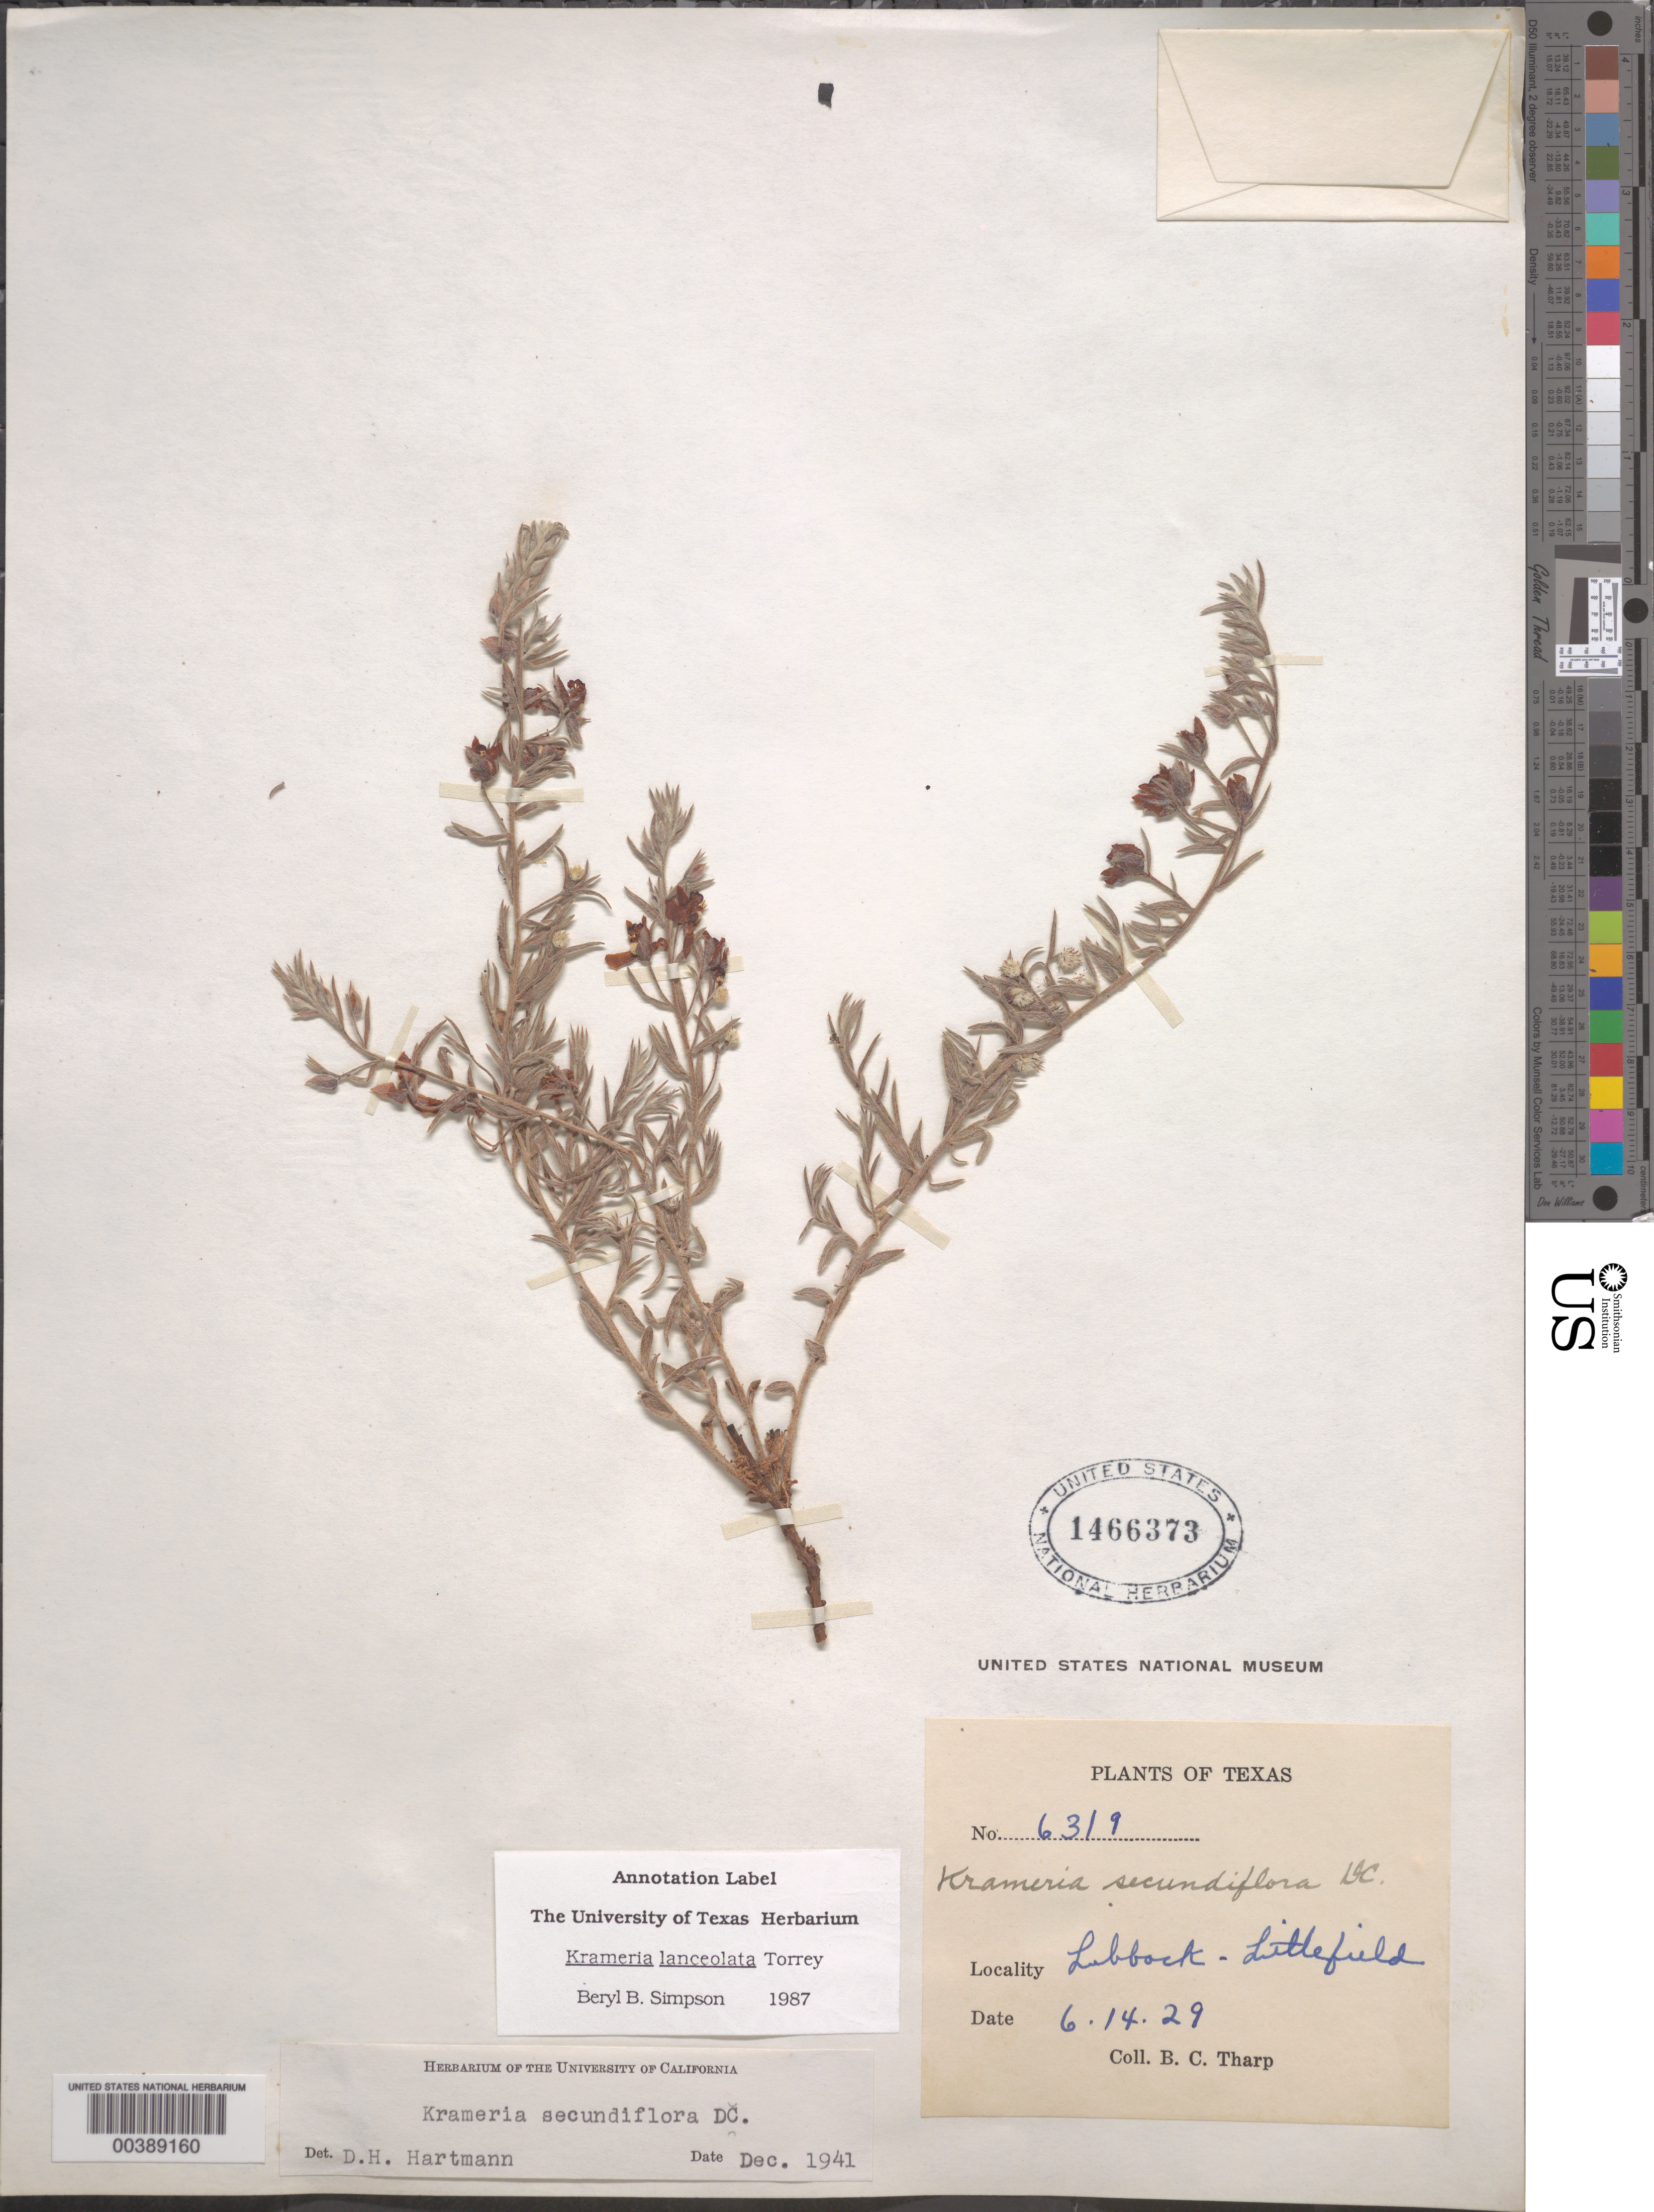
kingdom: Plantae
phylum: Tracheophyta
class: Magnoliopsida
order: Zygophyllales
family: Krameriaceae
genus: Krameria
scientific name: Krameria lanceolata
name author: Torr.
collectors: B. C. Tharp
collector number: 6319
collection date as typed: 14 Jun 1929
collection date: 1929-06-14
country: United States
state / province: Texas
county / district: Lubbock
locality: Lubbock-littlefield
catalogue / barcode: US 1466373